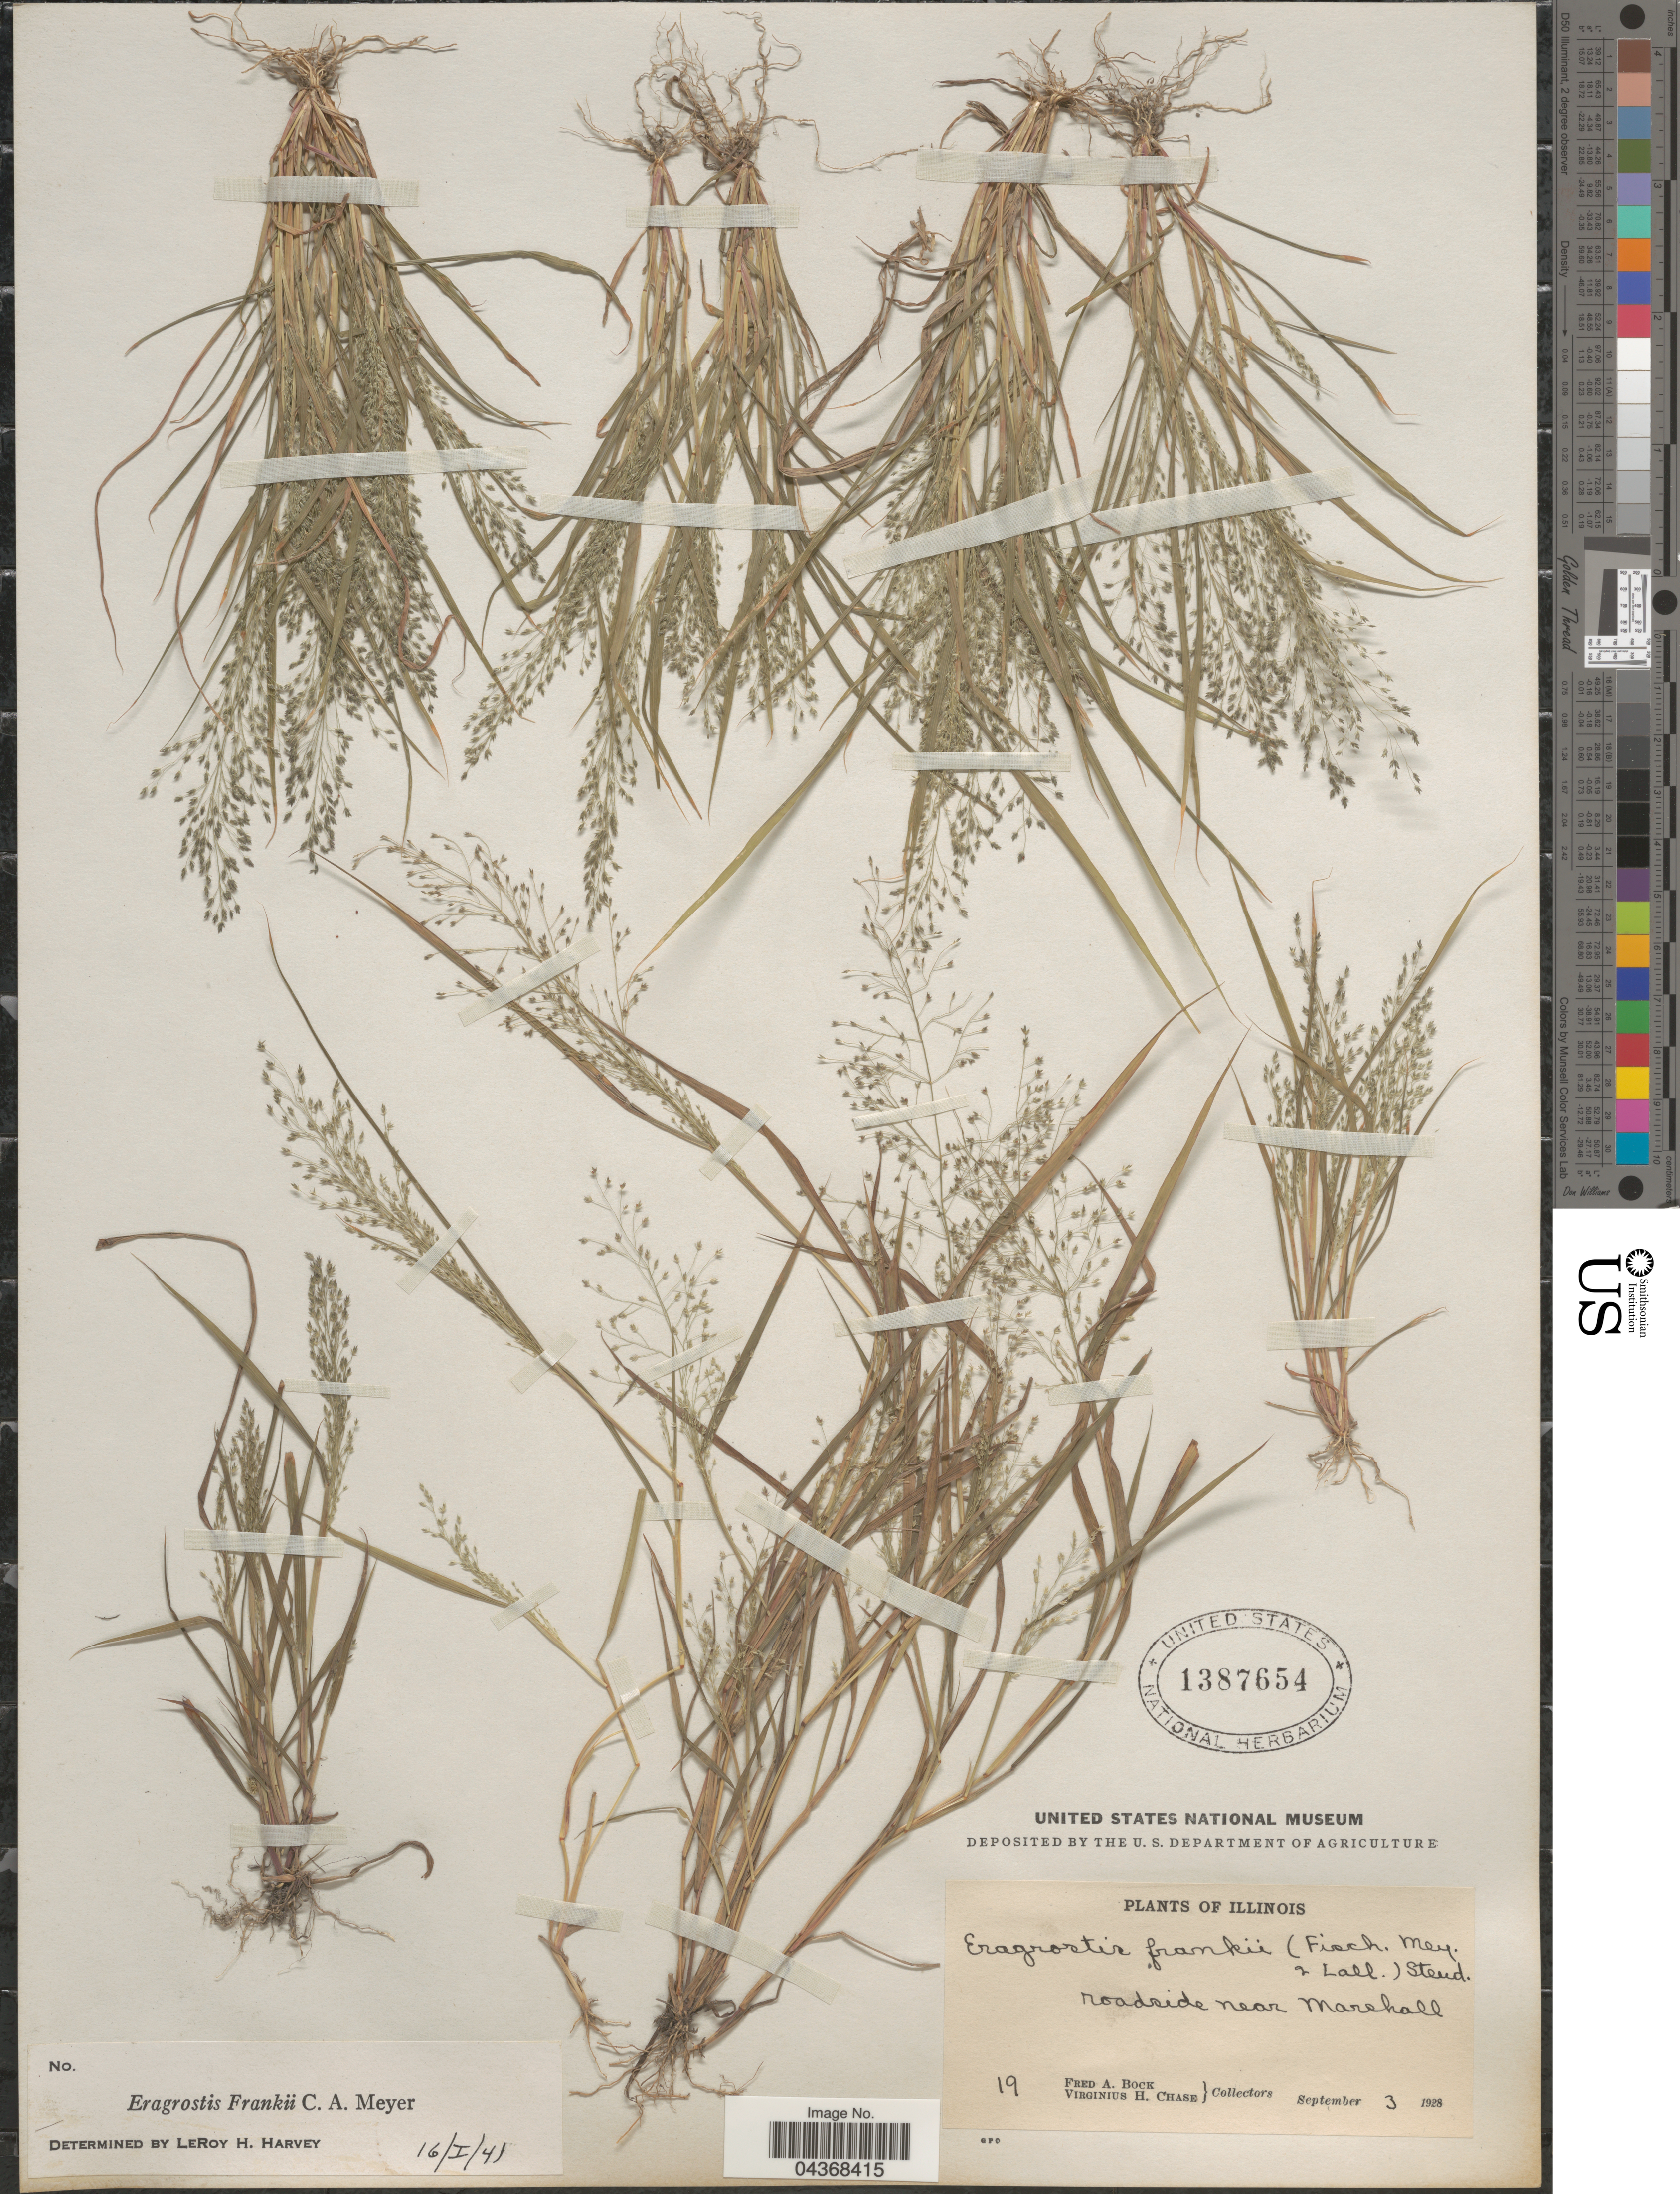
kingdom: Plantae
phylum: Tracheophyta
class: Liliopsida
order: Poales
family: Poaceae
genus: Eragrostis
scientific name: Eragrostis frankii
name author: C.A. Mey. ex Steud.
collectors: F. Bock & V. H. Chase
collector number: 19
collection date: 1928-09-03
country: United States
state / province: Illinois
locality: Roadside near Marshall.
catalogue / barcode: US 1387654